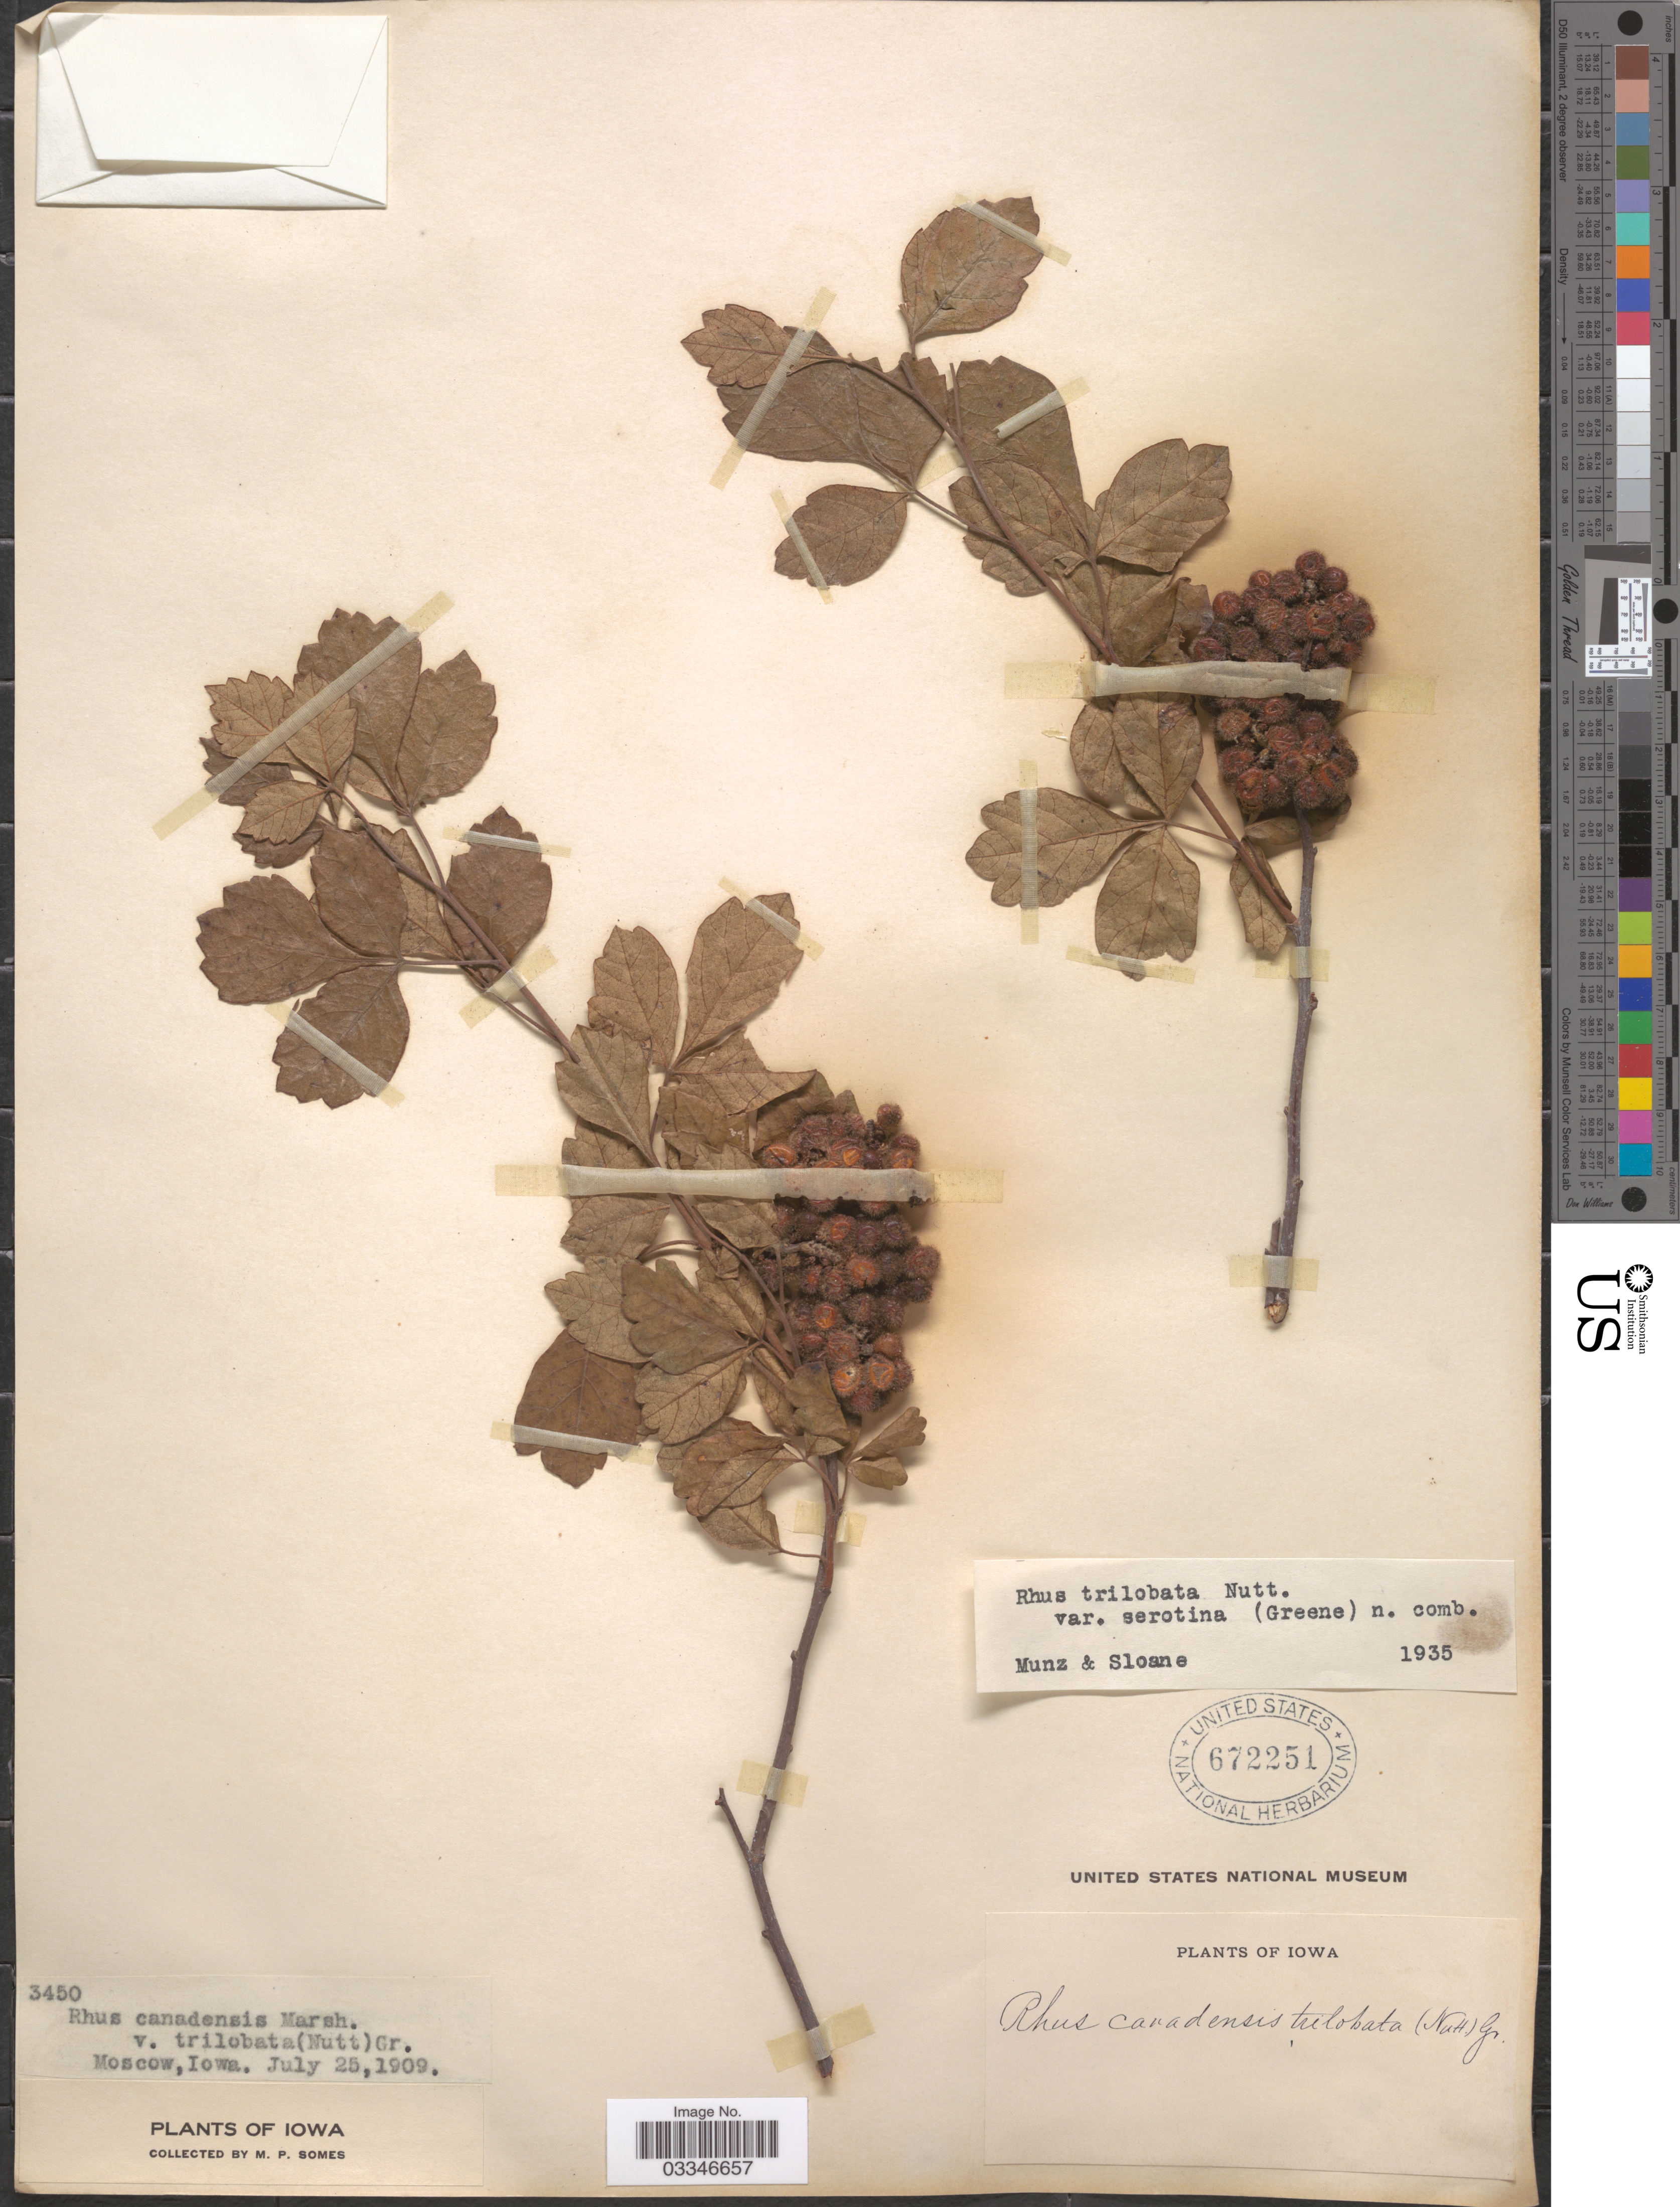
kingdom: Plantae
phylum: Tracheophyta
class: Magnoliopsida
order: Sapindales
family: Anacardiaceae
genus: Rhus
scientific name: Rhus trilobata var. serotina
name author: (Greene) F.A. Barkley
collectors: M. Somes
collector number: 3450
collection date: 1909-07-25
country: United States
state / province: Iowa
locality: Moscow.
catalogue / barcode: US 672251